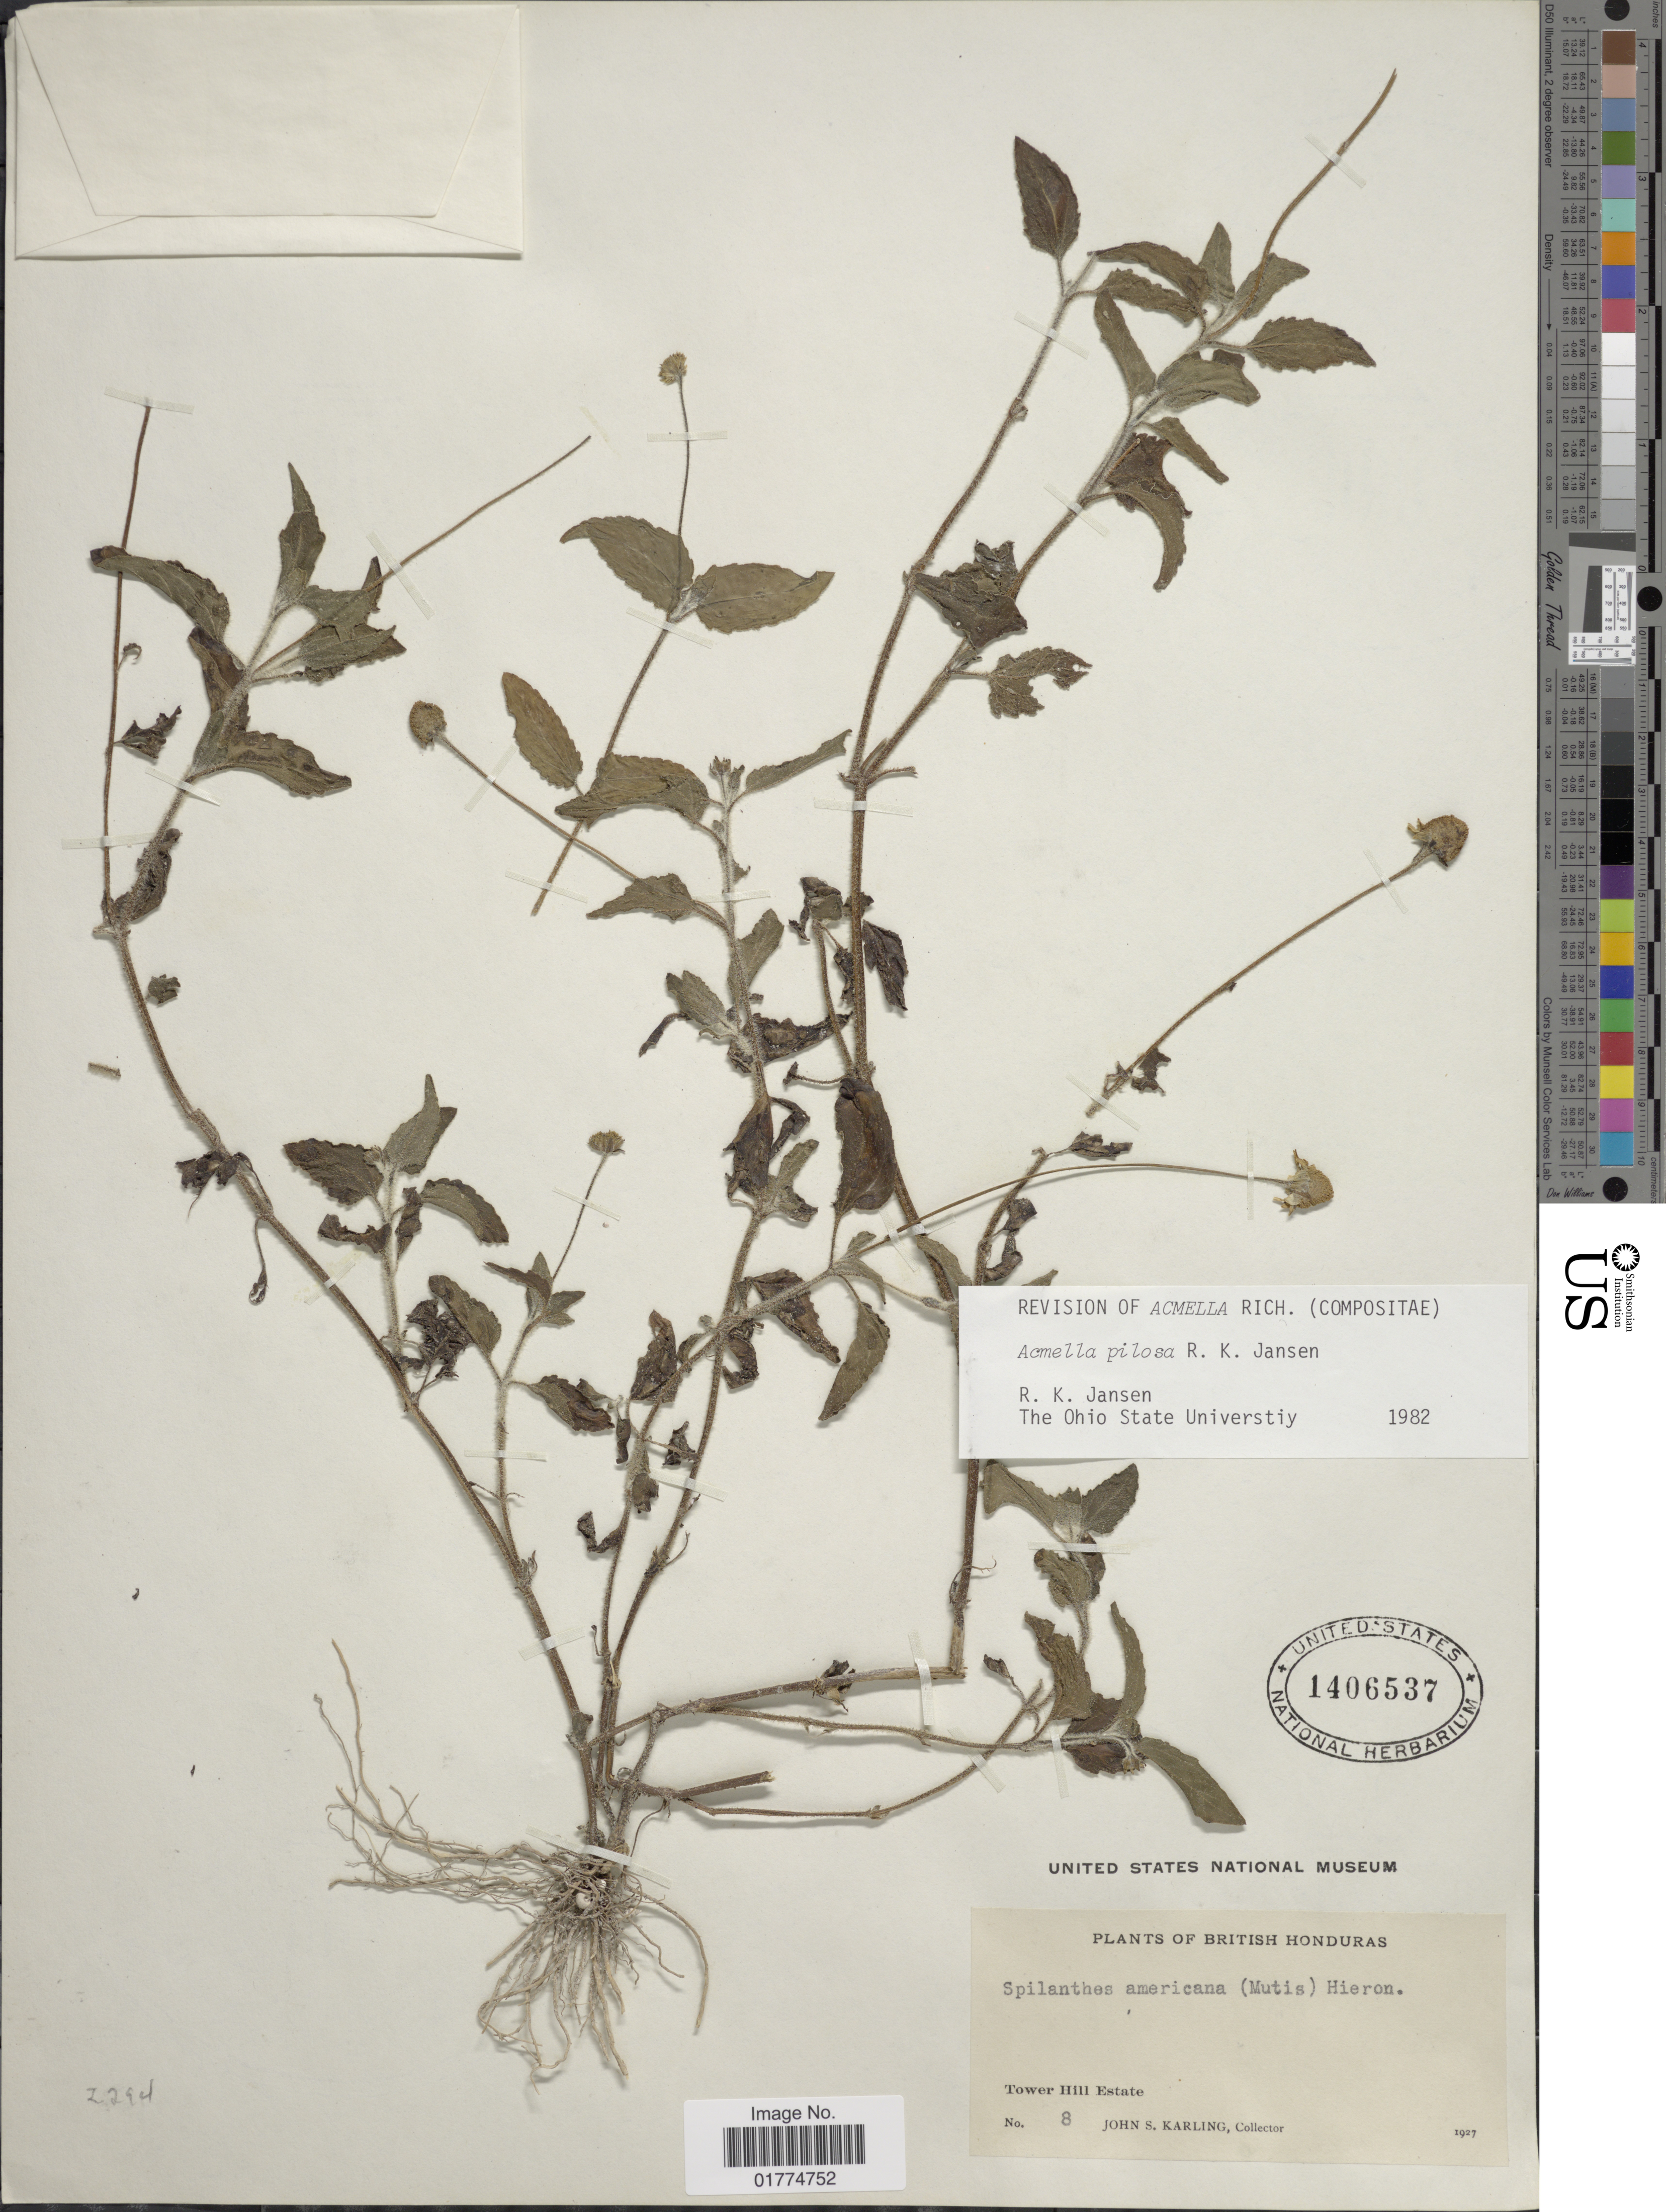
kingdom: Plantae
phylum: Tracheophyta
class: Magnoliopsida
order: Asterales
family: Asteraceae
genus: Acmella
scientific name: Acmella pilosa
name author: R.K. Jansen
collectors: J. Karling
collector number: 8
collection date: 1927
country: Belize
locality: British Honduras. Tower Hill Estate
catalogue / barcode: US 1406537